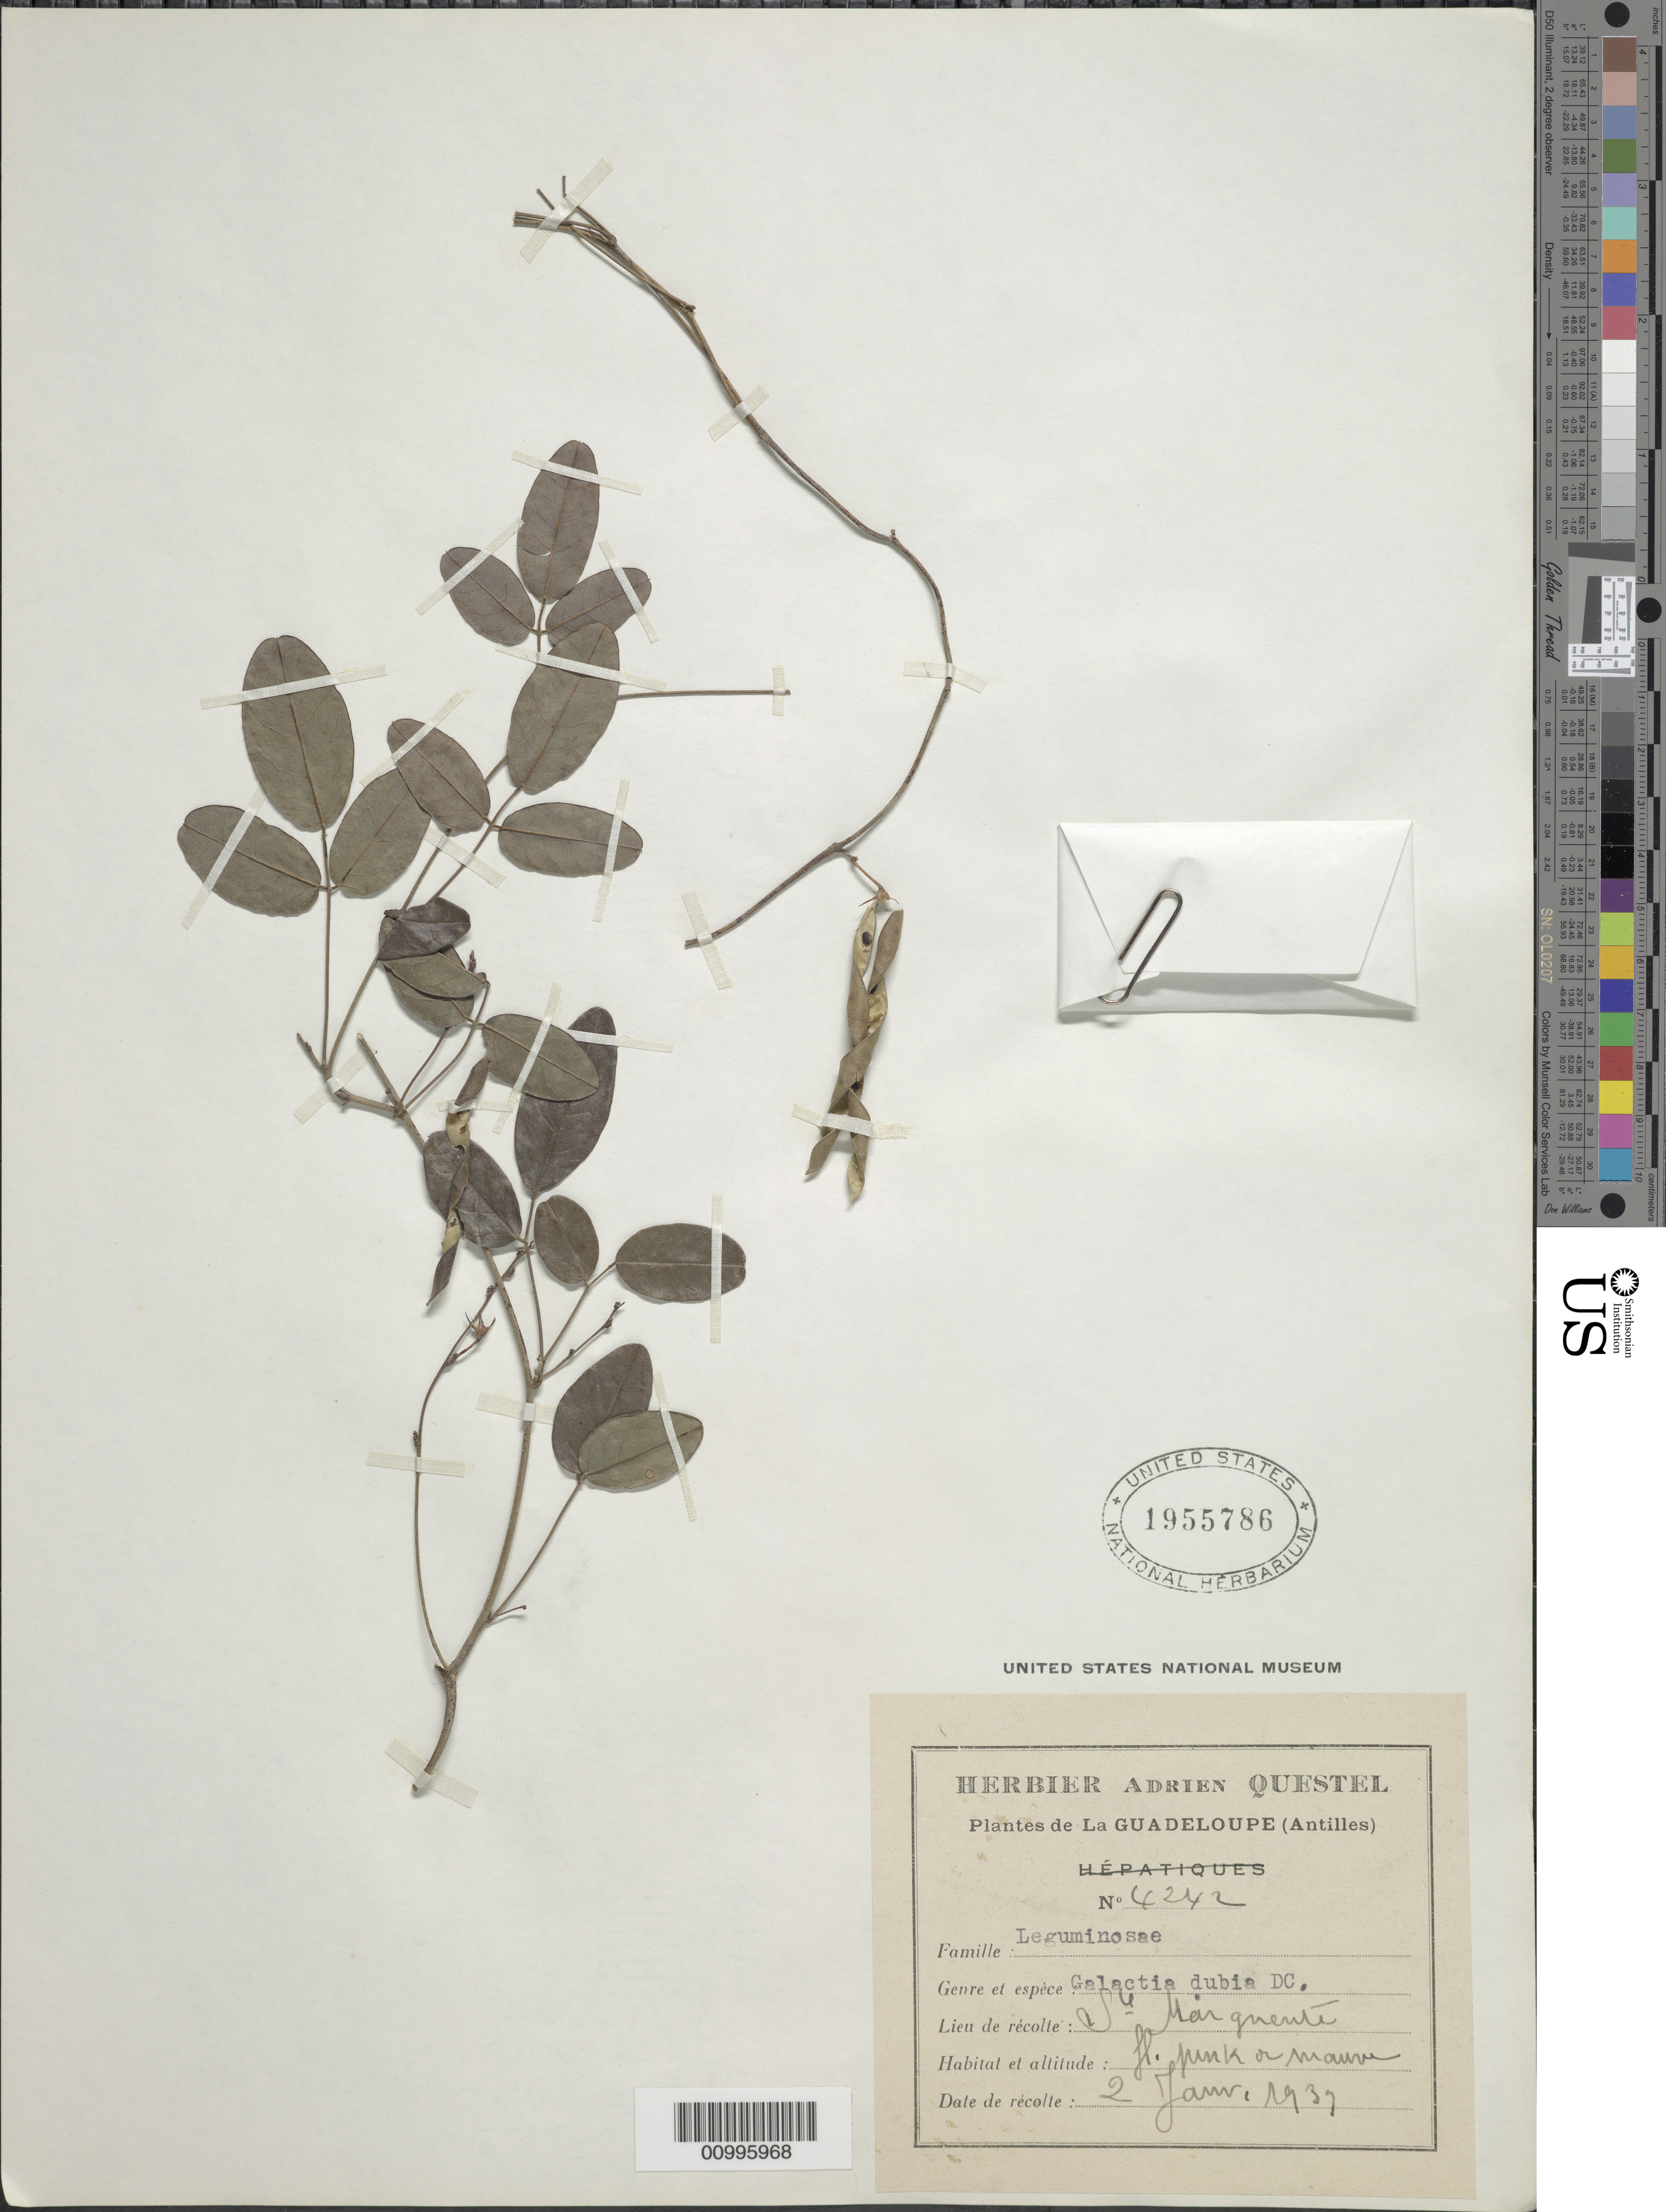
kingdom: Plantae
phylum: Tracheophyta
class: Magnoliopsida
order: Fabales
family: Fabaceae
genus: Galactia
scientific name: Galactia dubia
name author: DC.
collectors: A. Questel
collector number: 4242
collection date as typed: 02 Jan 1939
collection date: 1939-01-02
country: Guadeloupe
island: Basse Terre [Guadeloupe]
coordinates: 0 N, 0 E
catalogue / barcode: US 1955786